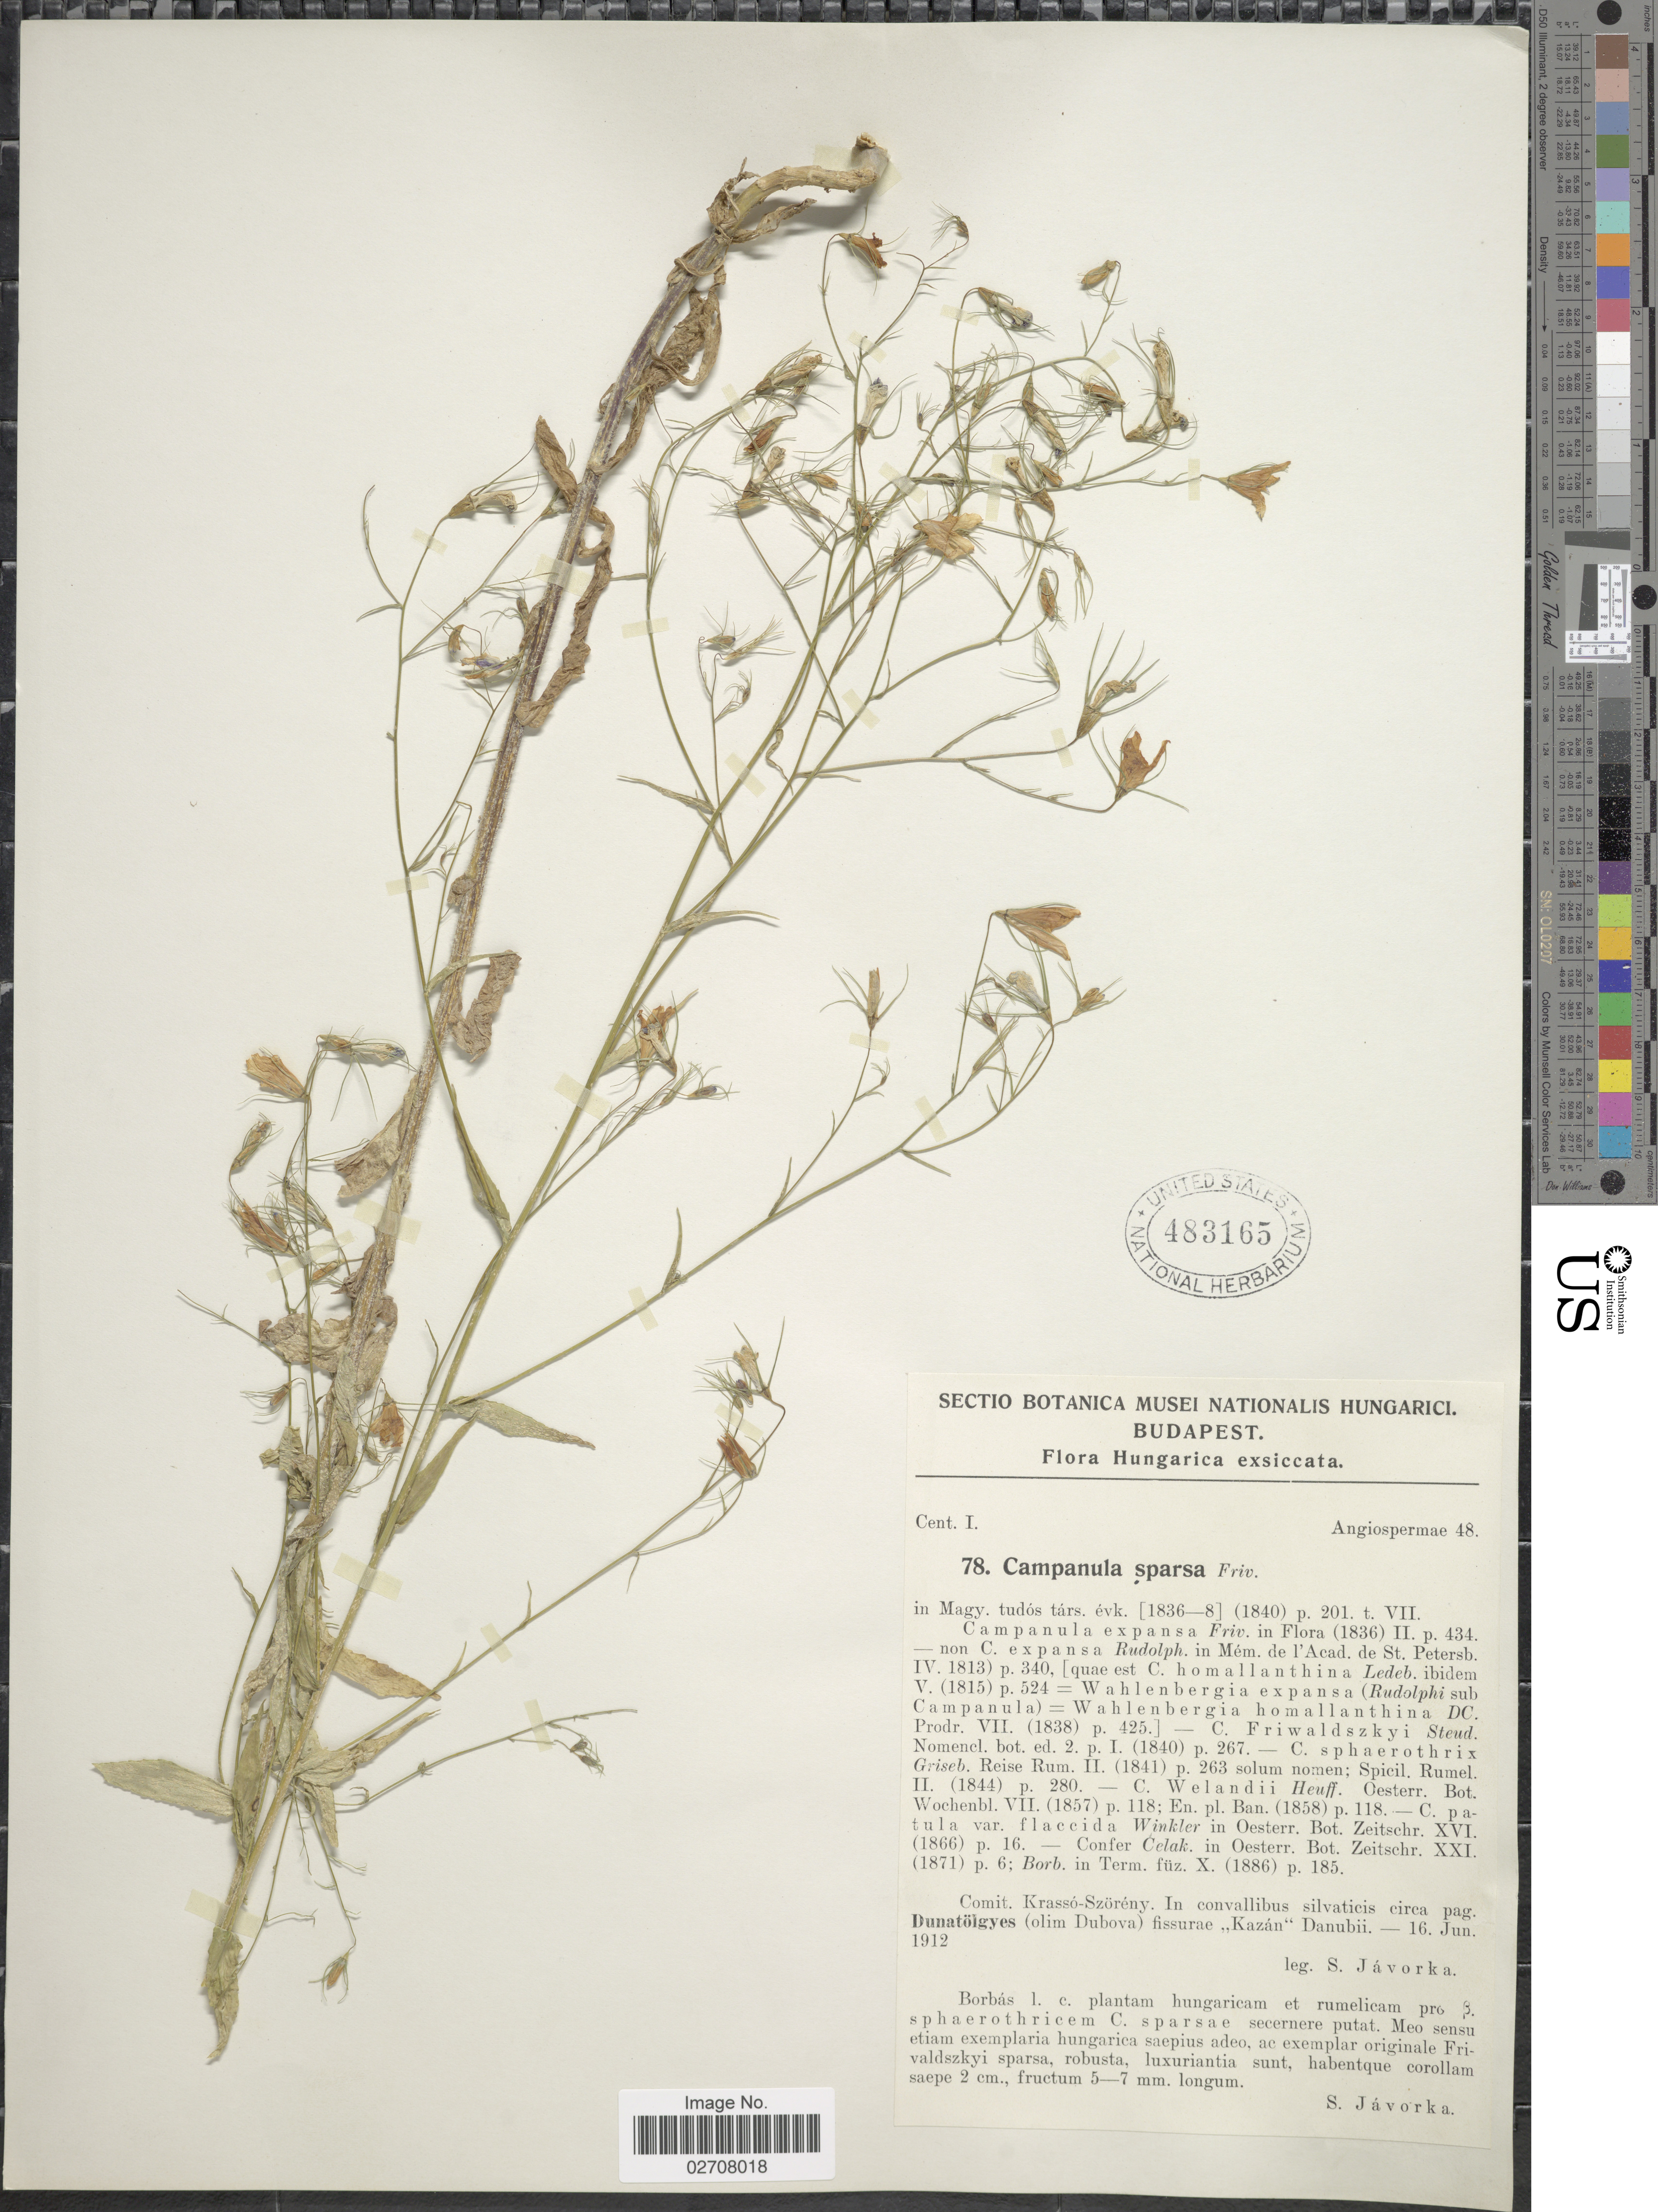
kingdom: Plantae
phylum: Tracheophyta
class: Magnoliopsida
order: Asterales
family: Campanulaceae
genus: Campanula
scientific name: Campanula sparsa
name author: Friv.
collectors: S. Javorka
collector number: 78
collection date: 1912-06-16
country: Hungary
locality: Comit. Krasso Szoreny. In convallibus silvaticis circa pag. Dunatolgyes (olim Dubova) fissurae "Kazan" Danubii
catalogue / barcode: US 483165